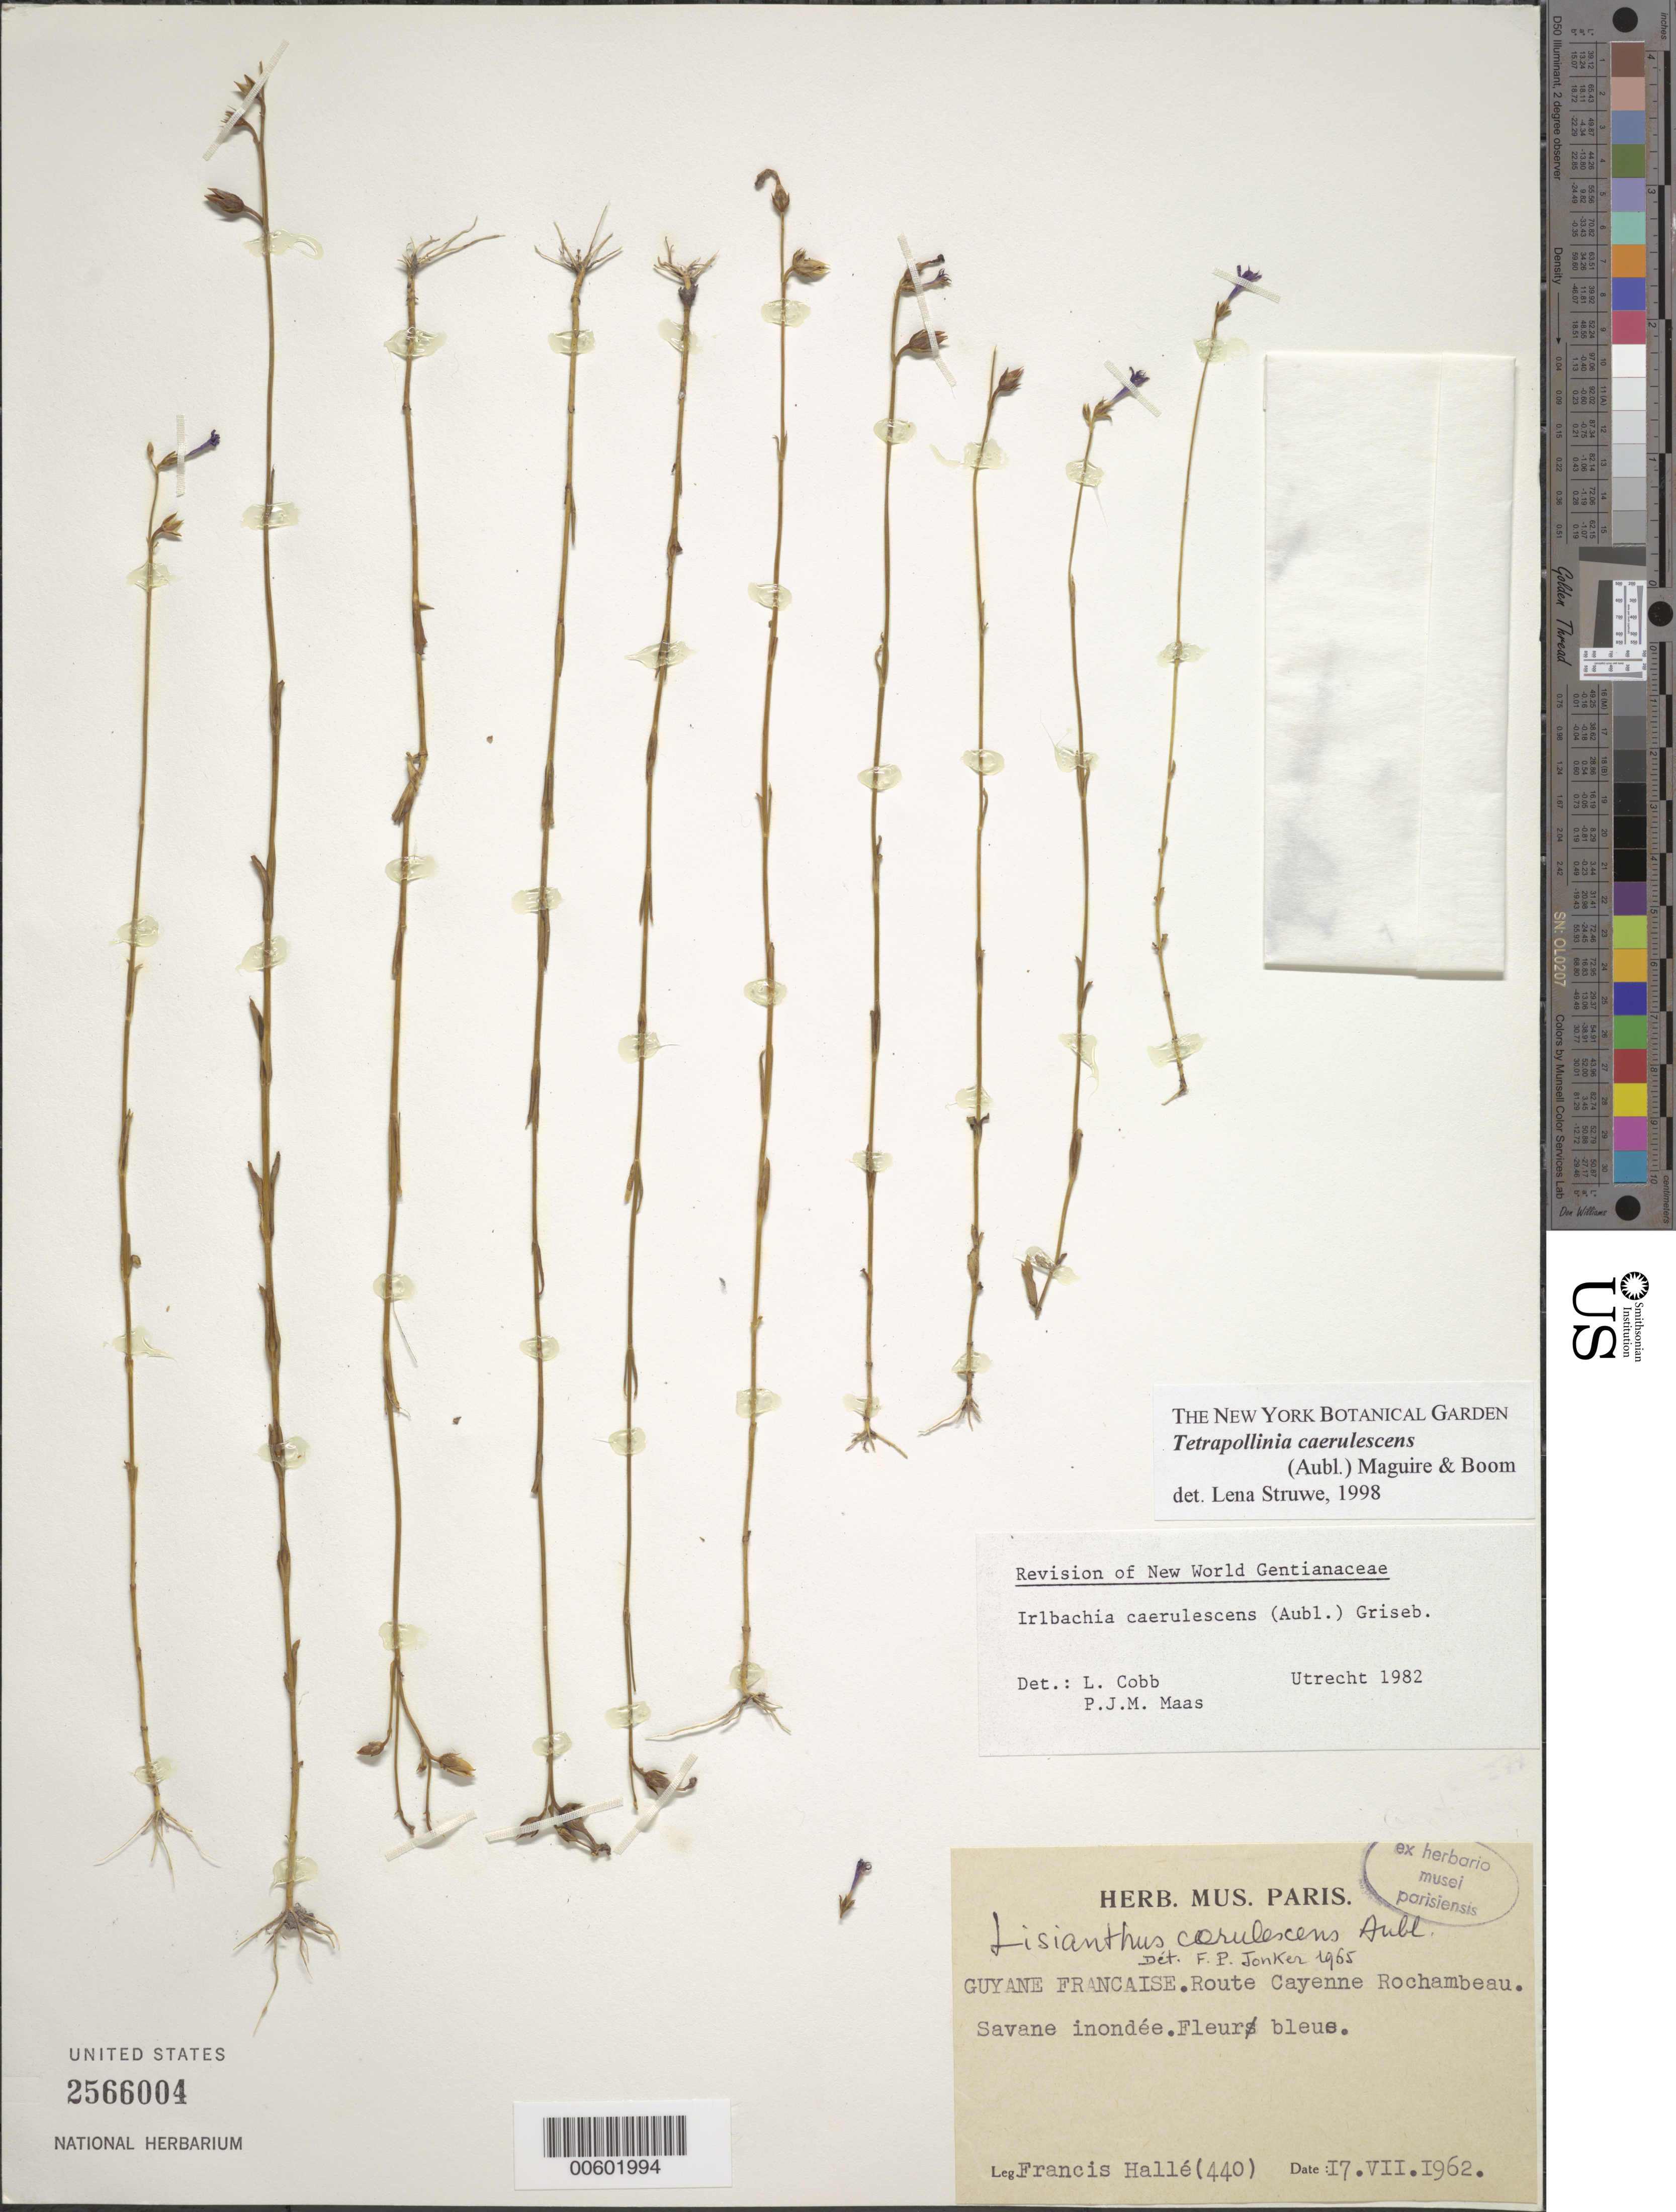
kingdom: Plantae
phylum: Tracheophyta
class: Magnoliopsida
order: Gentianales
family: Gentianaceae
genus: Tetrapollinia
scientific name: Tetrapollinia caerulescens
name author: (Aubl.) Maguire & B.M. Boom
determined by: Struwe, L.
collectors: F. Hallé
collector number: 440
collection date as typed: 17-Jul-62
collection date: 1962-07-17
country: French Guiana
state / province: Cayenne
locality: Cayenne-Rochambeau Route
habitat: Savane inondede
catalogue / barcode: US 2566004